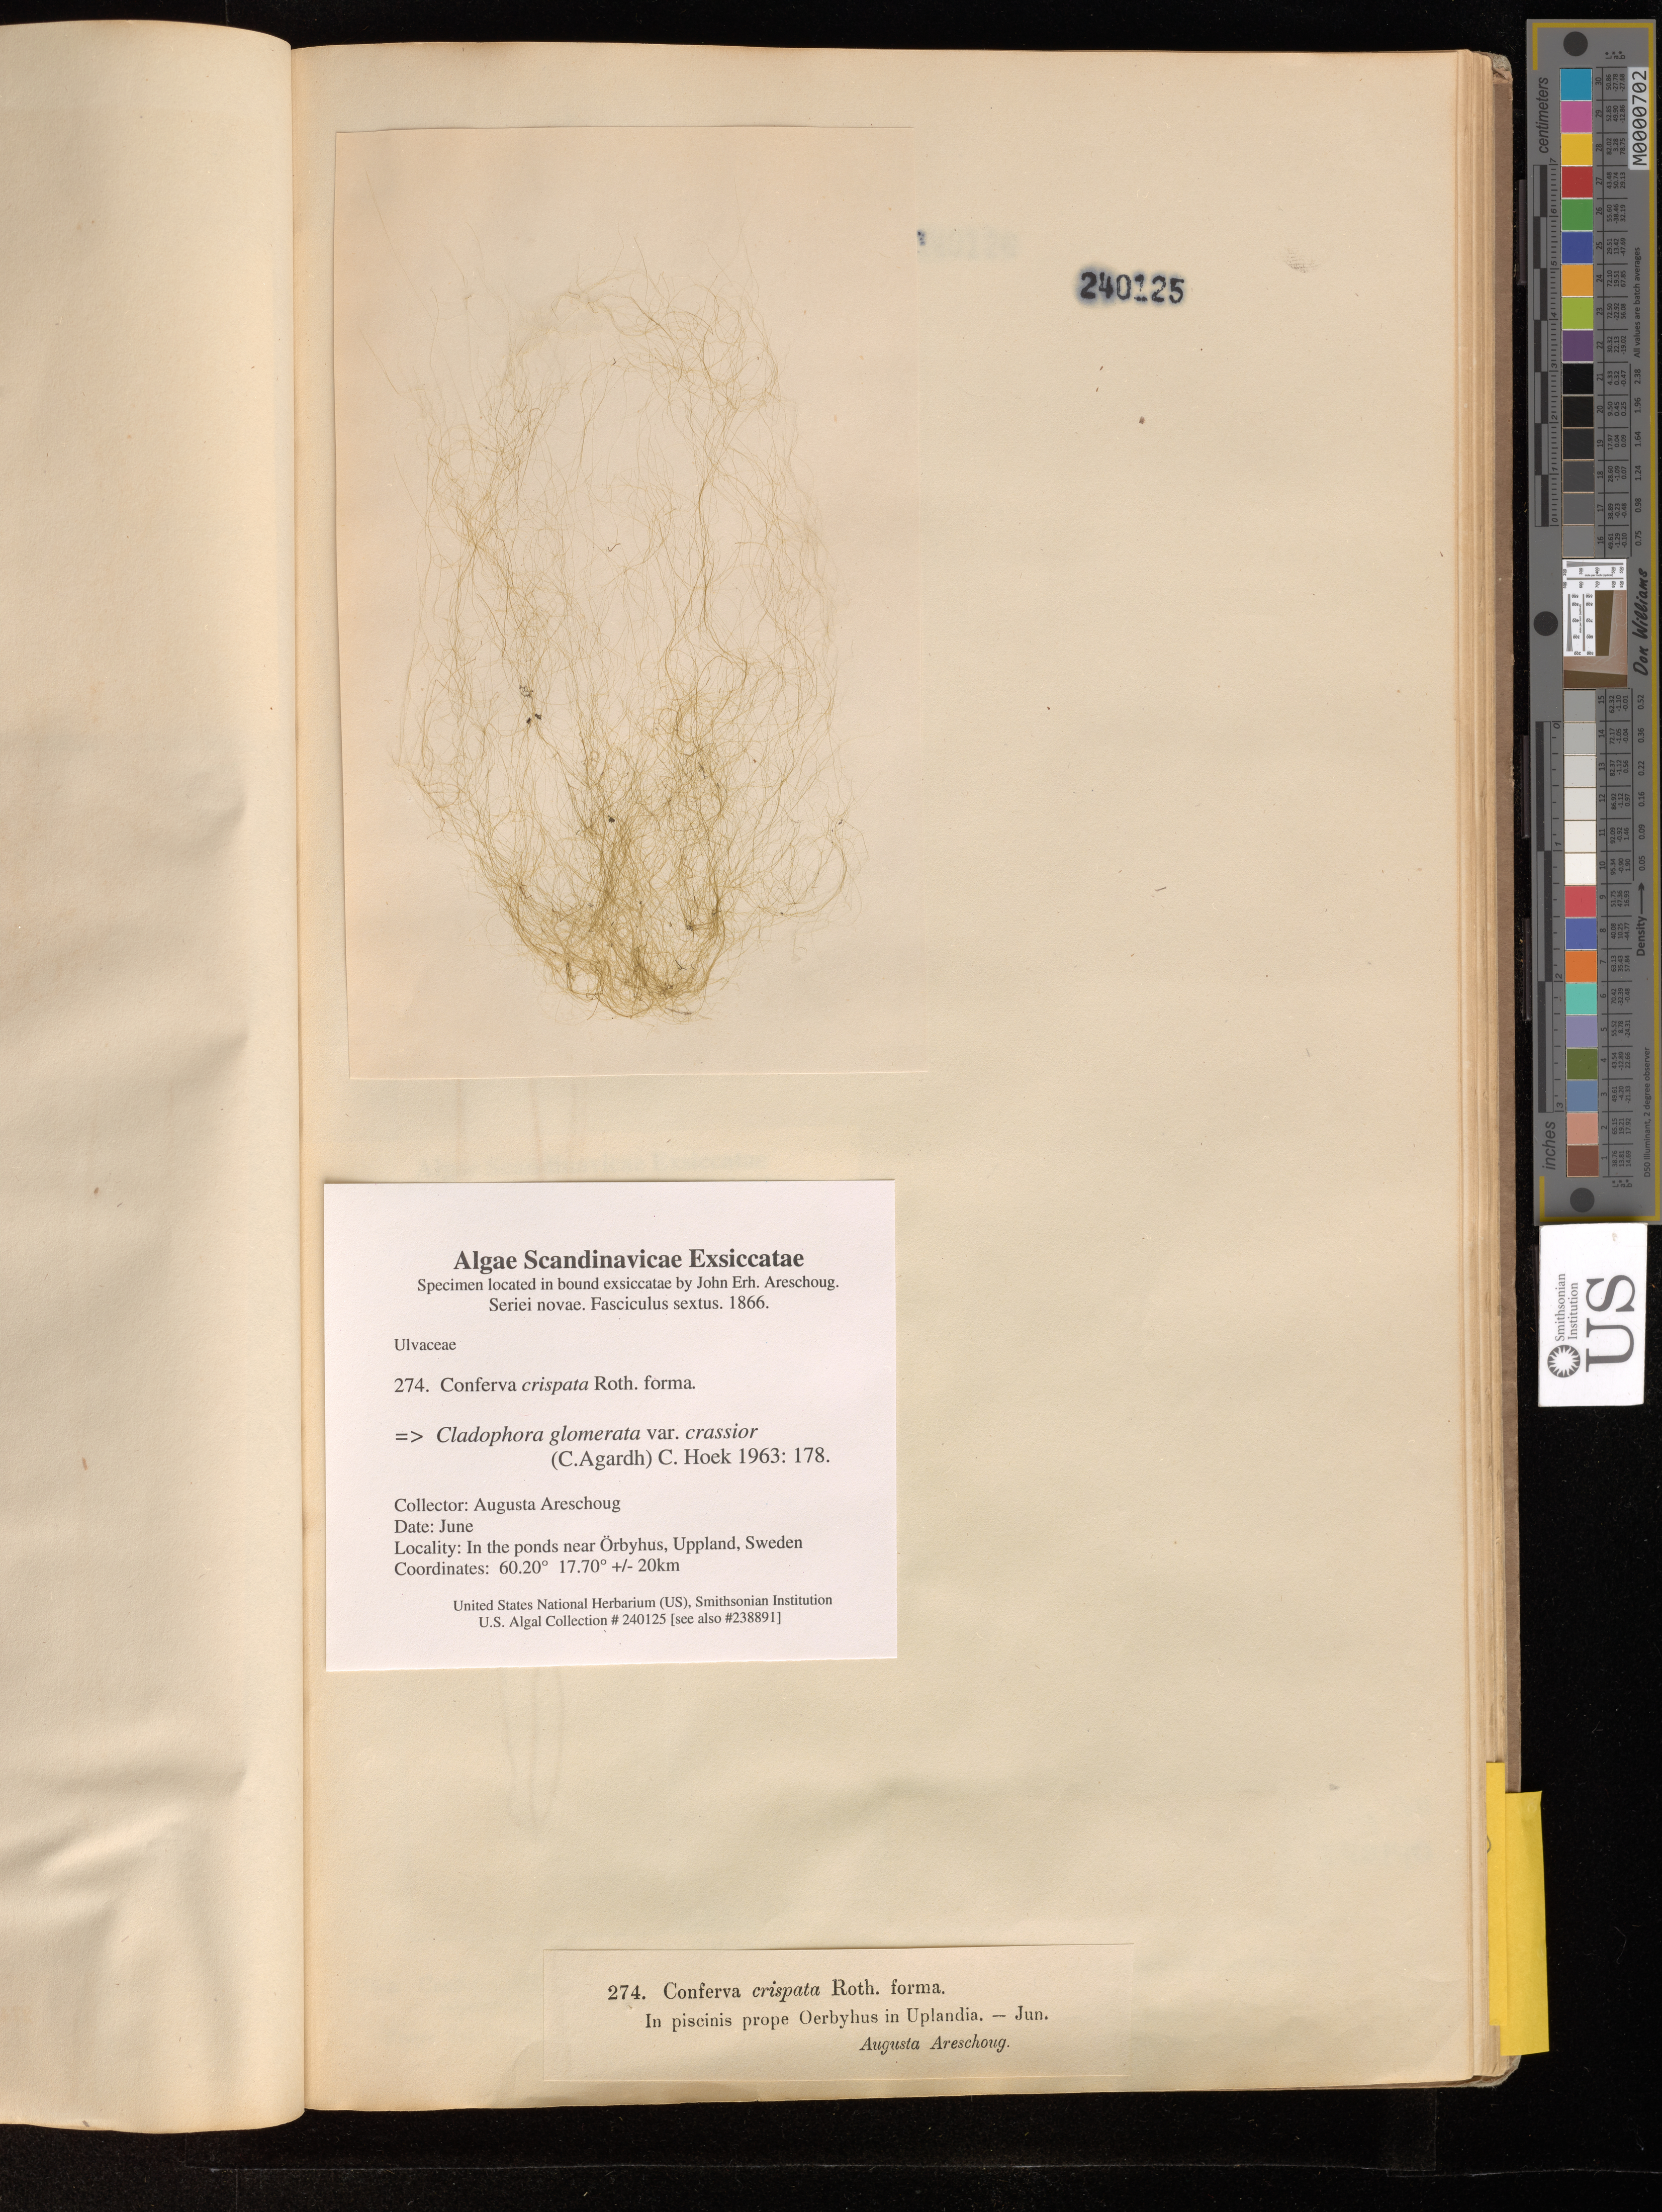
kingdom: Plantae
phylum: Chlorophyta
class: Ulvophyceae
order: Cladophorales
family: Cladophoraceae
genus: Cladophora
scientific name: Cladophora glomerata var. crassior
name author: (C. Agardh) C. Hoek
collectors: A. Areschoug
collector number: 274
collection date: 1866-06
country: Sweden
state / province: Uppsala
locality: In the ponds near Örbyhus, Uppland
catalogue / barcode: US 240125